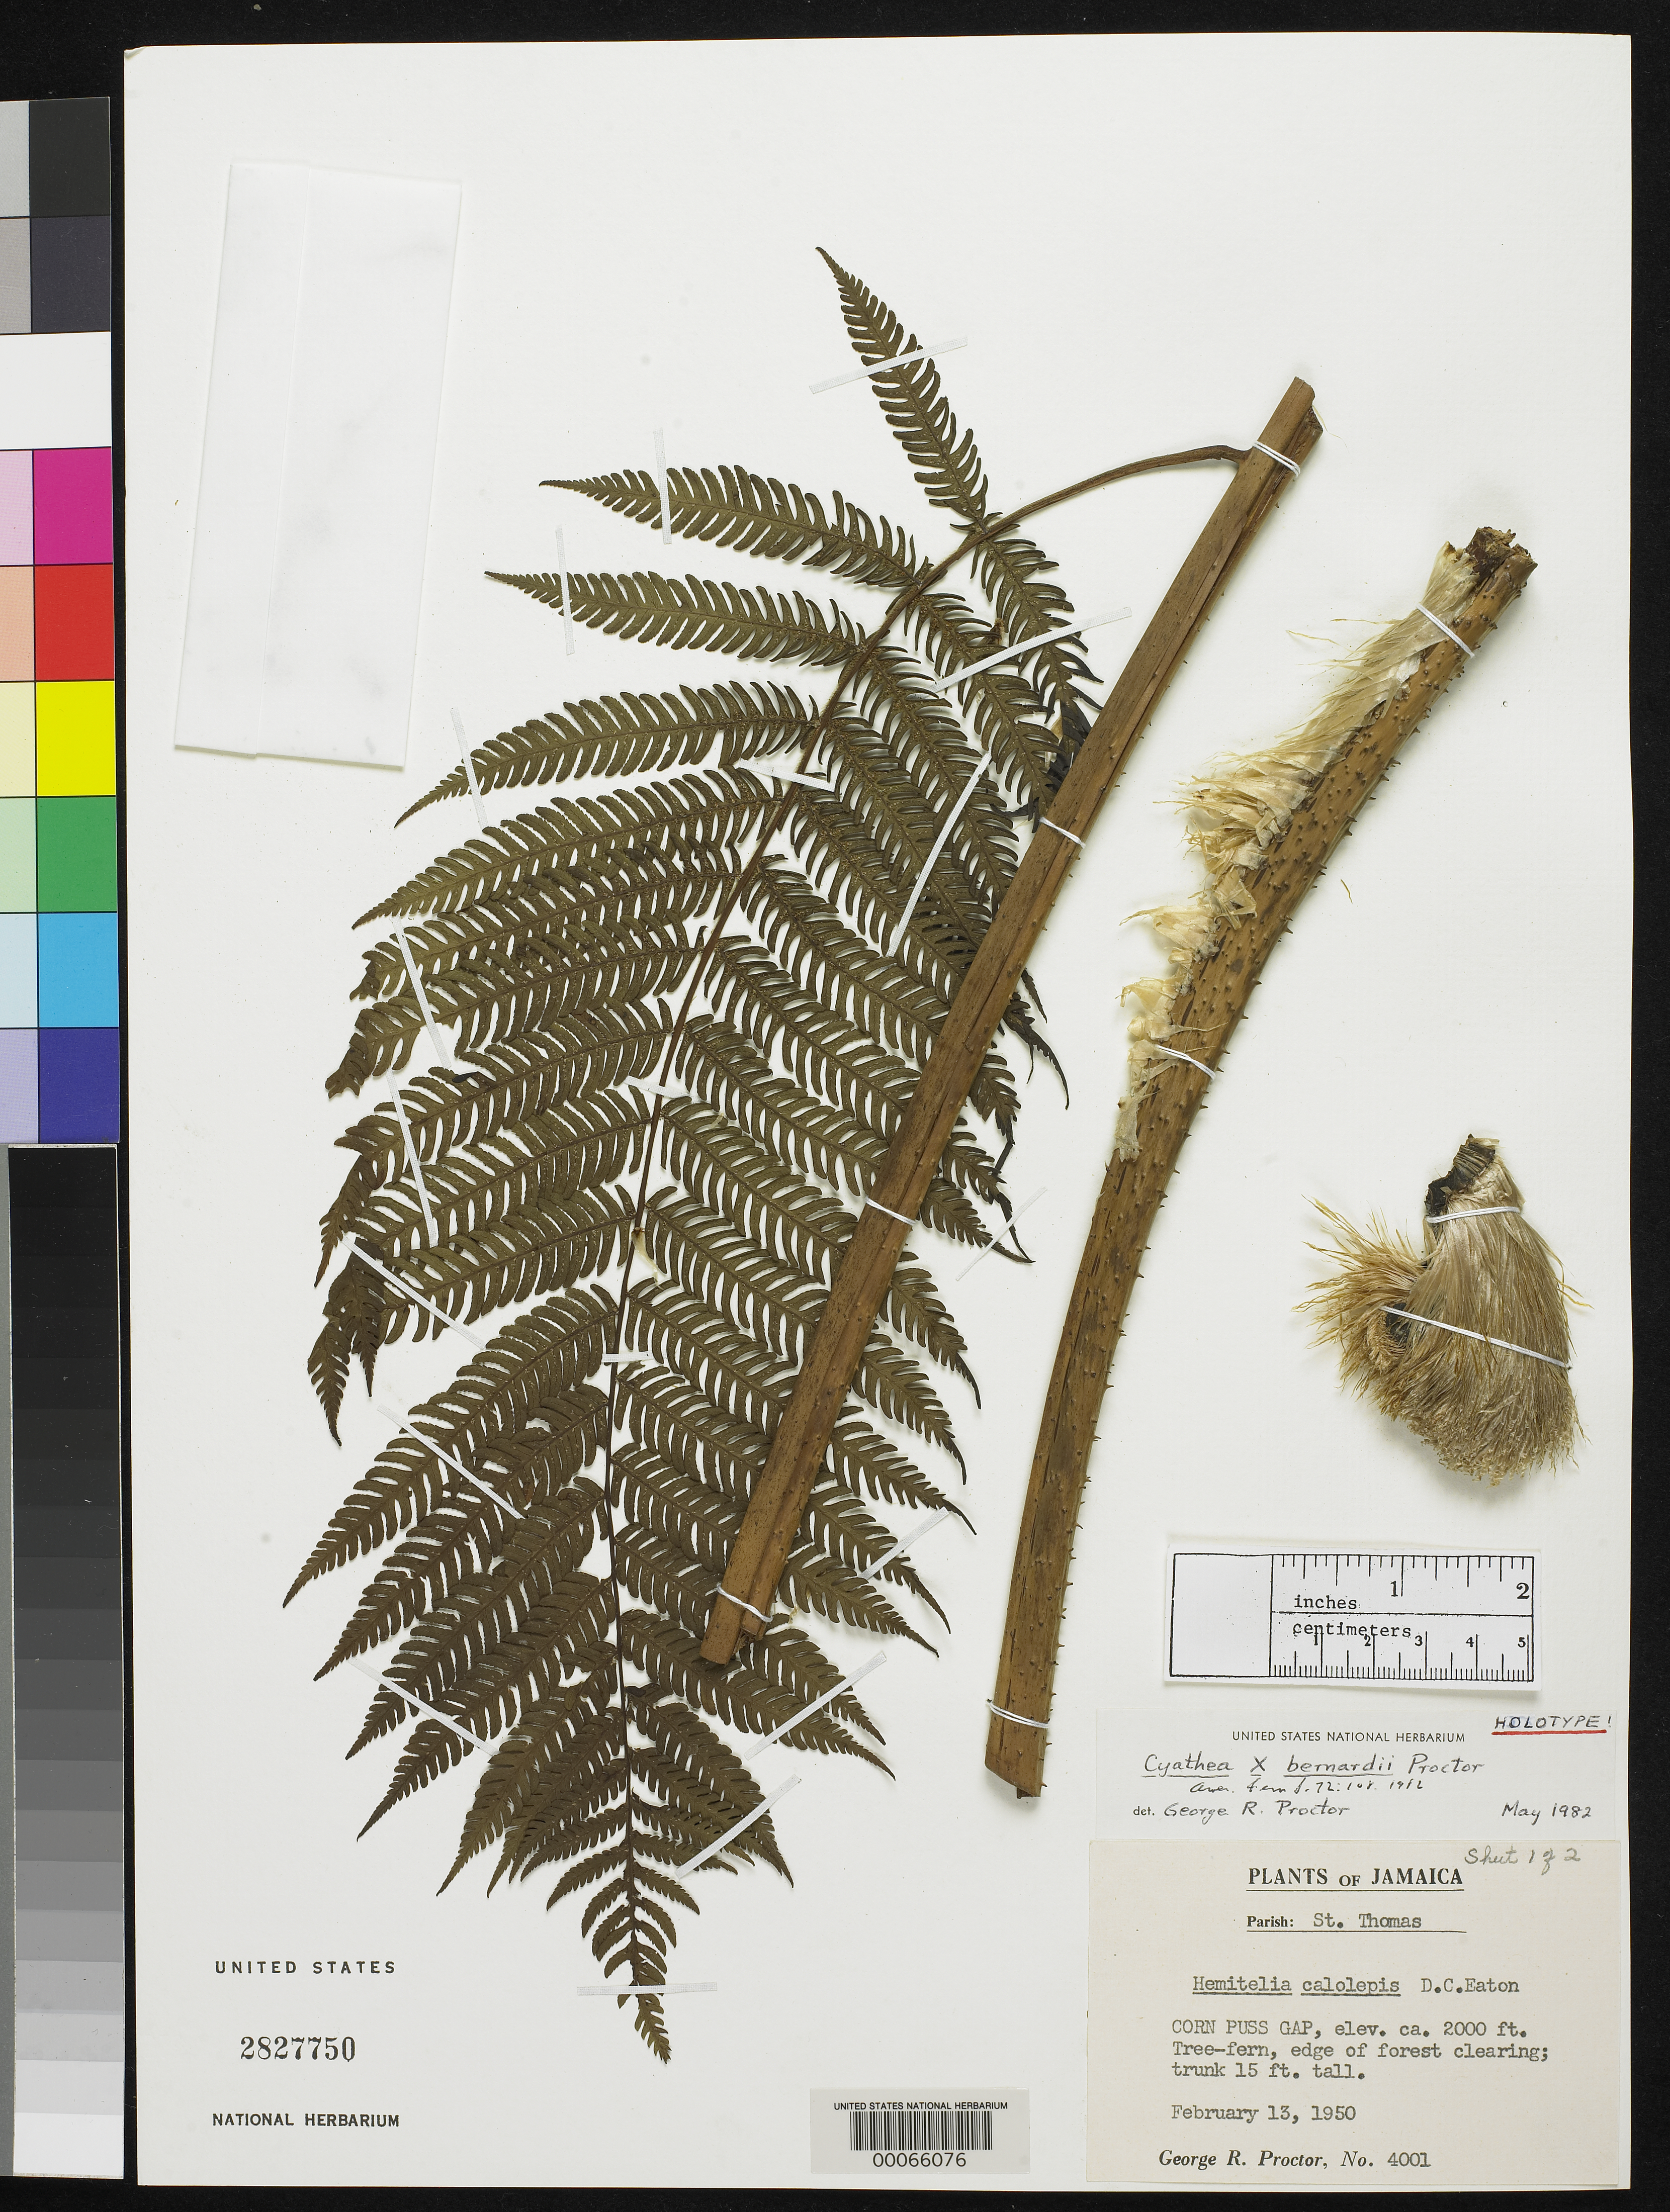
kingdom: Plantae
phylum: Tracheophyta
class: Polypodiopsida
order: Cyatheales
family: Cyatheaceae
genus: Cyathea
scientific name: Cyathea x bernardii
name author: Proctor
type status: Holotype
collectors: G. R. Proctor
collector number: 4001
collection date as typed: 13 Feb 1950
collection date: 1950-02-13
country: Jamaica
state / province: Saint Thomas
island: Greater Antilles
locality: Corn Puss Gap.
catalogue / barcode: US 2827750